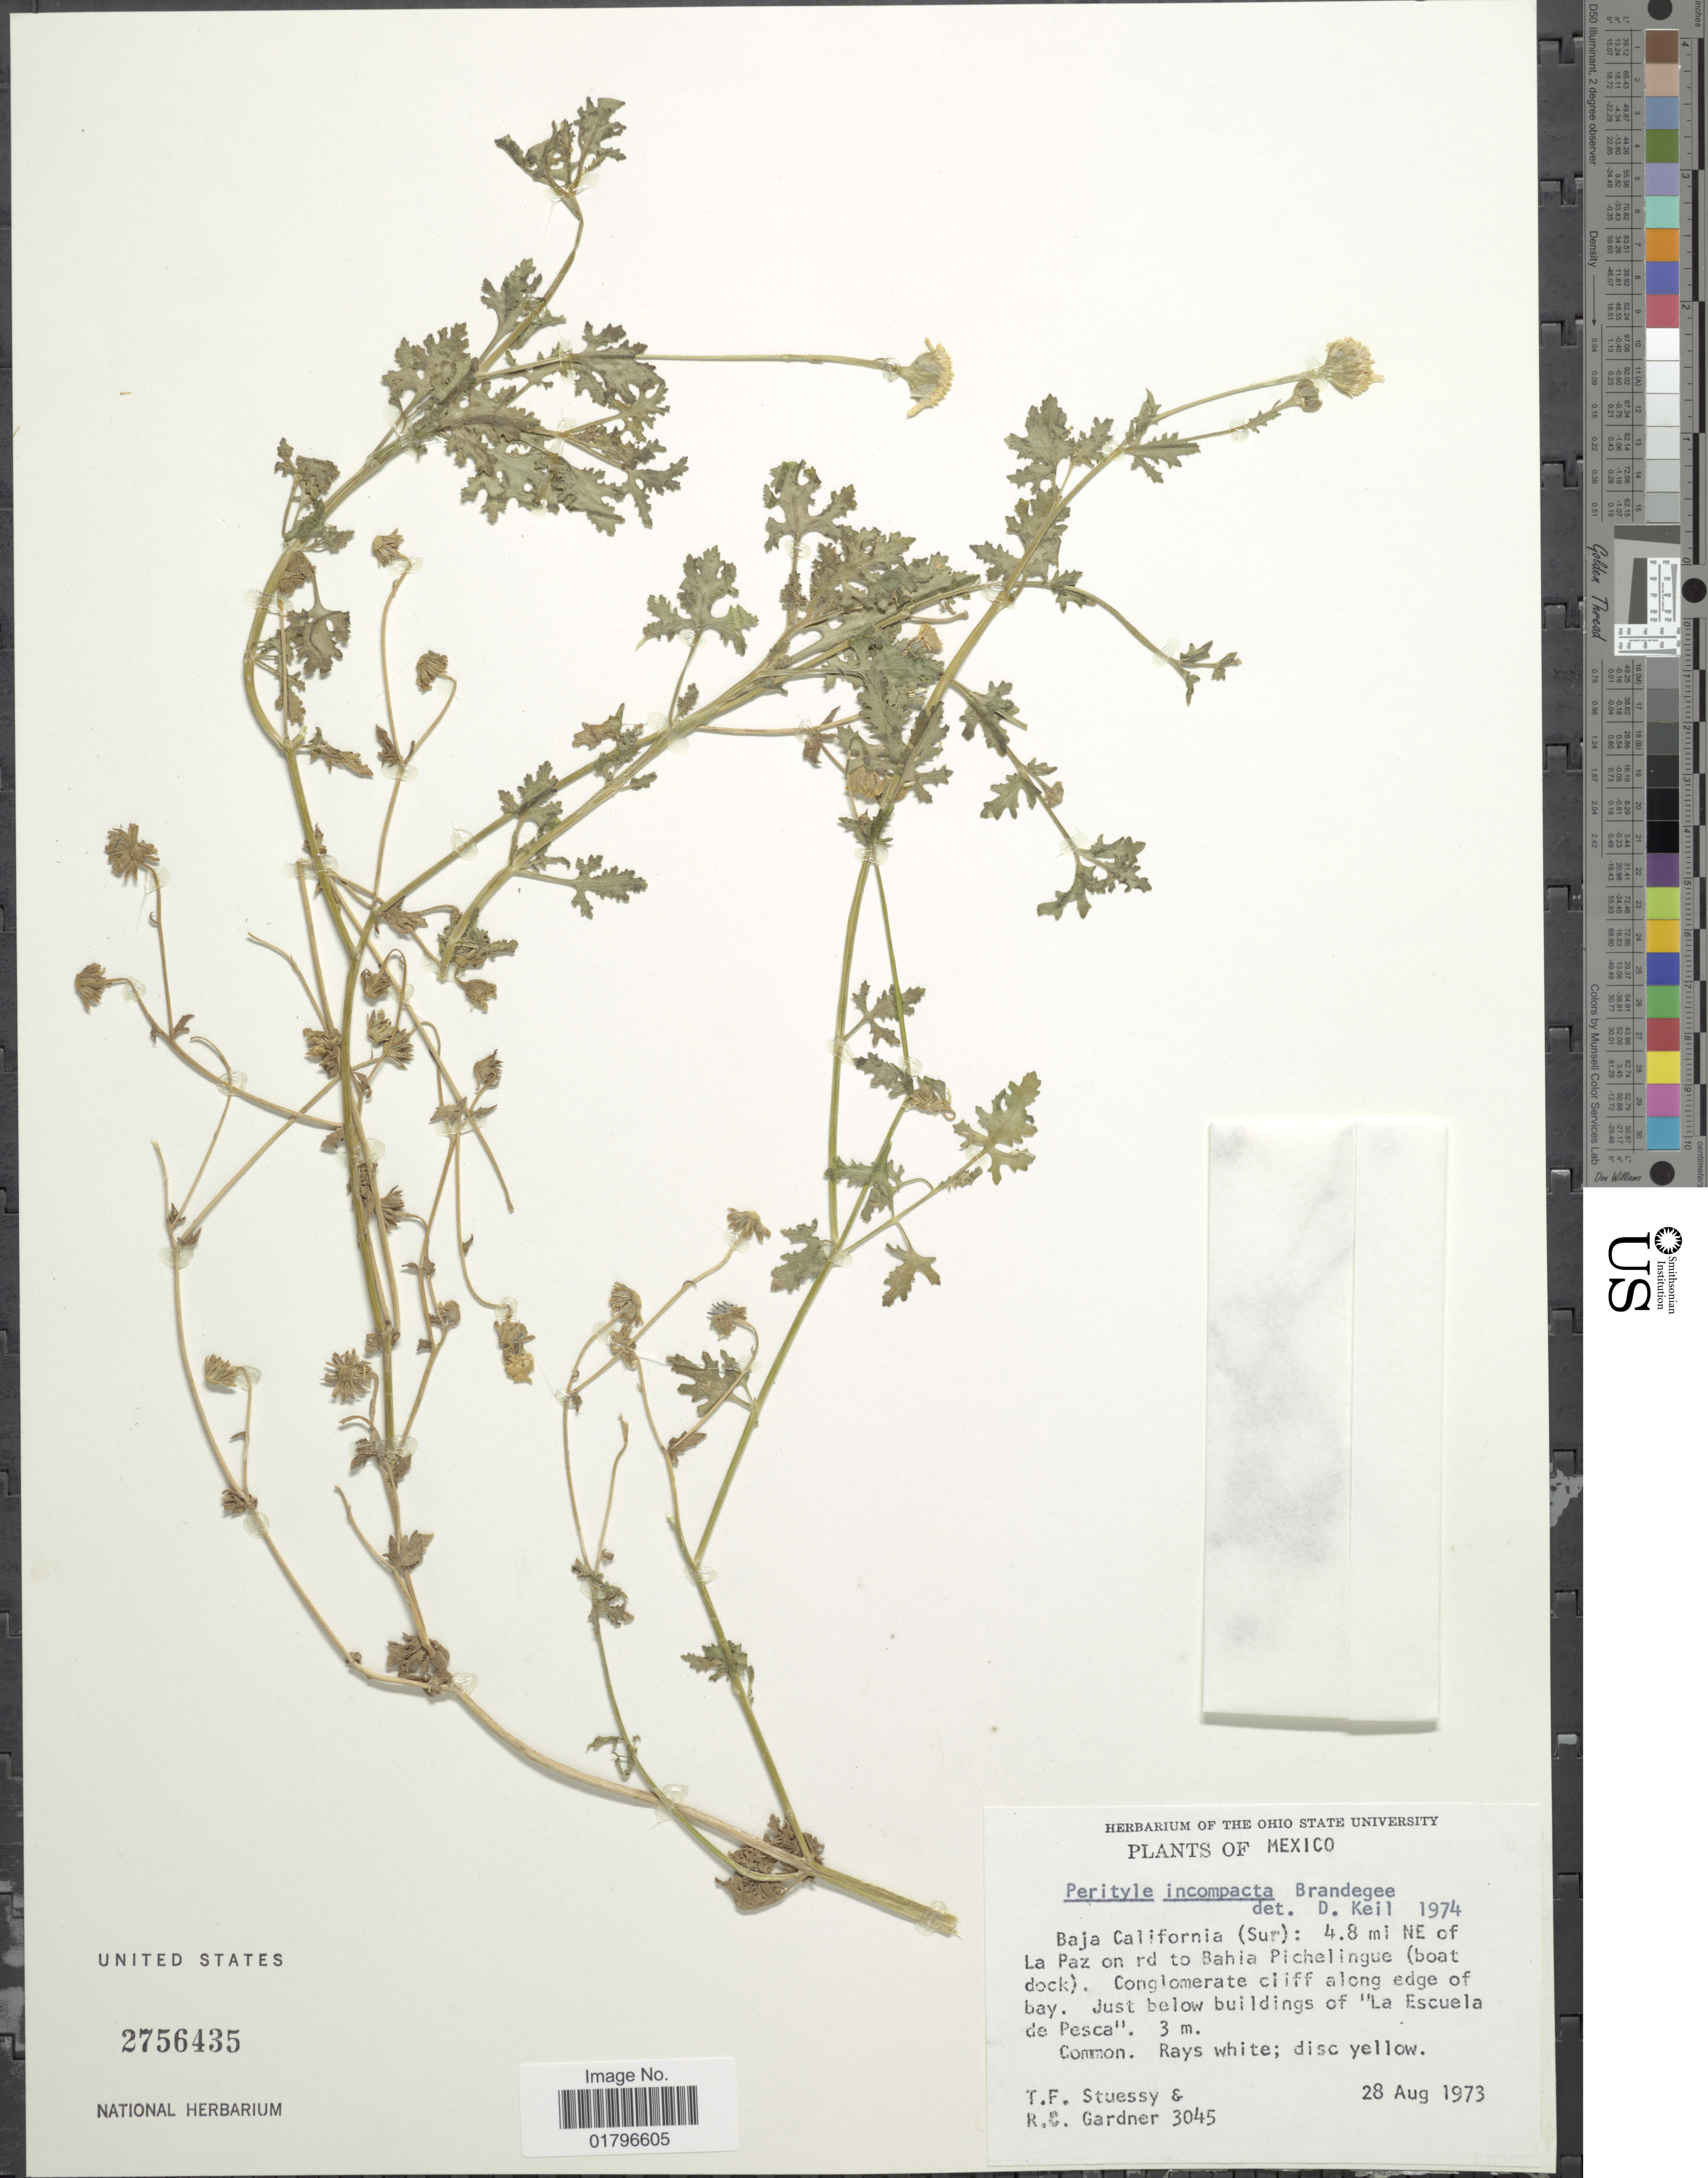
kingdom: Plantae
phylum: Tracheophyta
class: Magnoliopsida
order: Asterales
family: Asteraceae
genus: Perityle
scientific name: Perityle incompta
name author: Brandegee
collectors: T. Steussy & R. C. Gardner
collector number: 3045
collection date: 1973-08-28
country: Mexico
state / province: Baja California Sur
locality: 4.8 mi NE of La Paz on rd to Bahia Pichelingue (boat dock), Just below buildings of "La Escuela de Pesca"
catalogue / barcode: US 2756435